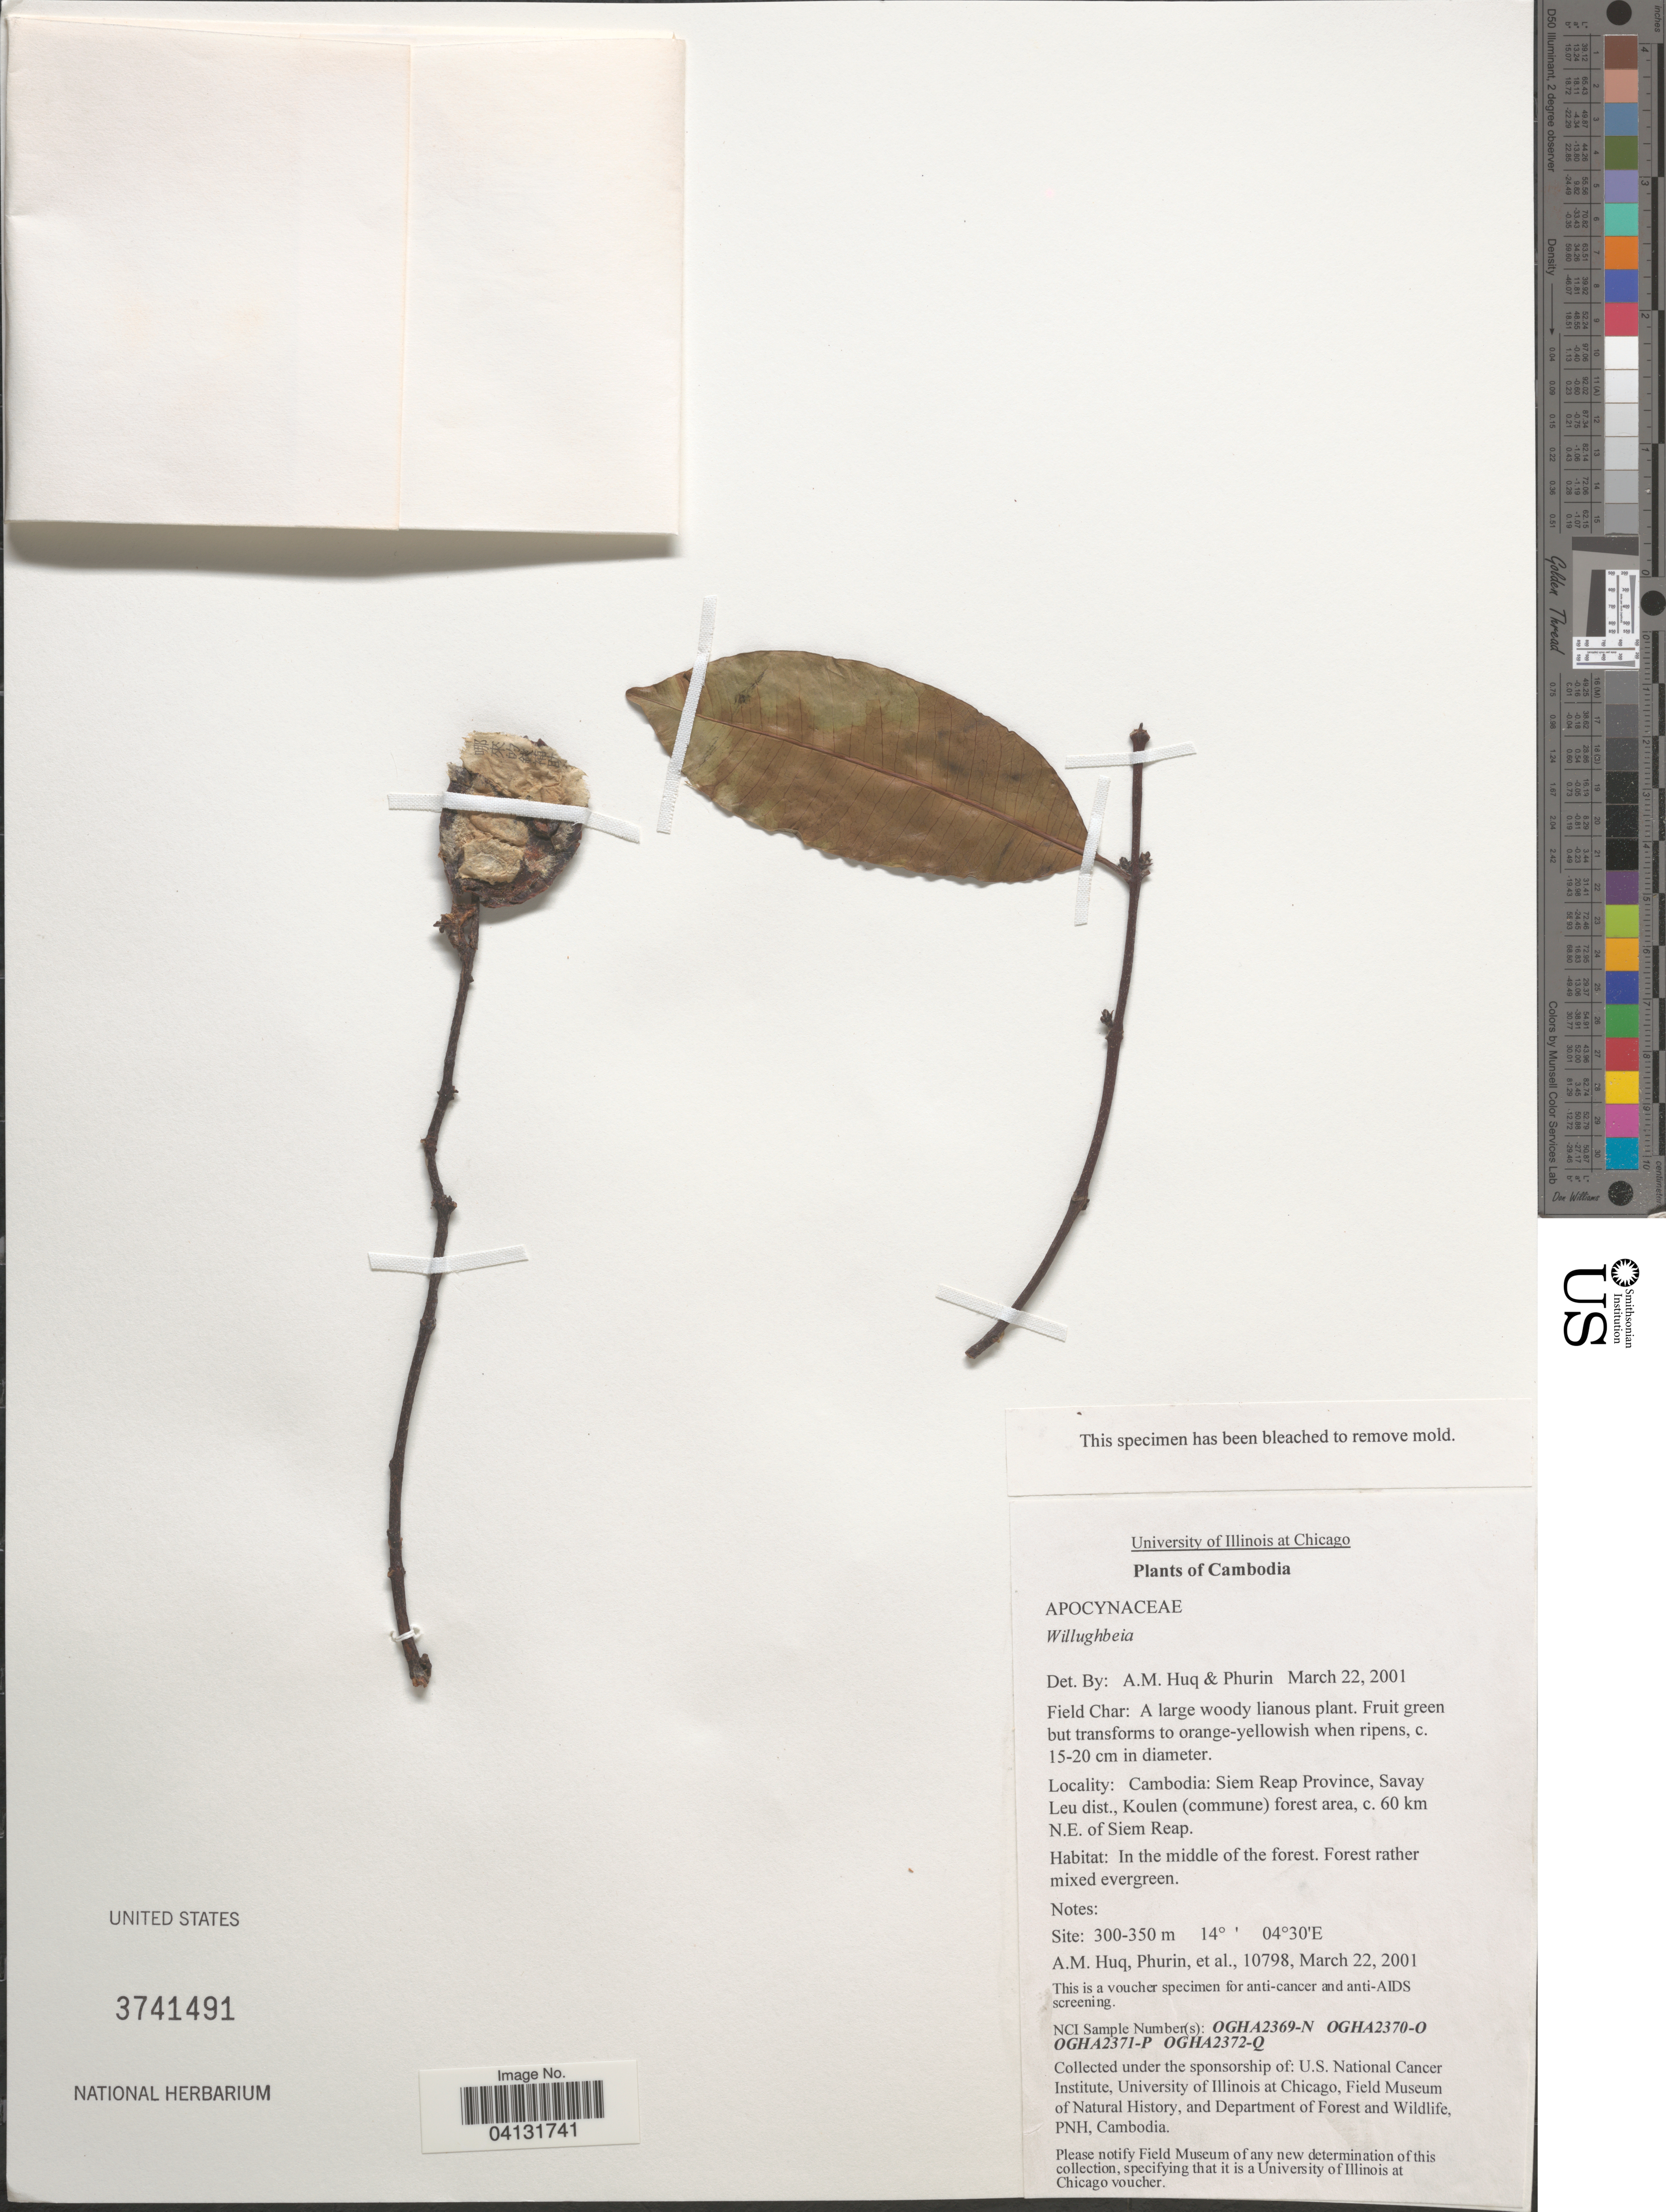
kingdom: Plantae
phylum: Tracheophyta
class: Magnoliopsida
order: Gentianales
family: Apocynaceae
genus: Willughbeia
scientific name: Willughbeia sp.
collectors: A. M. Huq, -. Phurin & et al.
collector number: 10798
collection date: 2001-03-22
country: Cambodia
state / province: Siĕm Réab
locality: Siem Reap Province, Savay Leu dist., Koulen (commune) forest area, c. 60 km N.E. of Siem Reap.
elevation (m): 300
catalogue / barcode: US 3741491